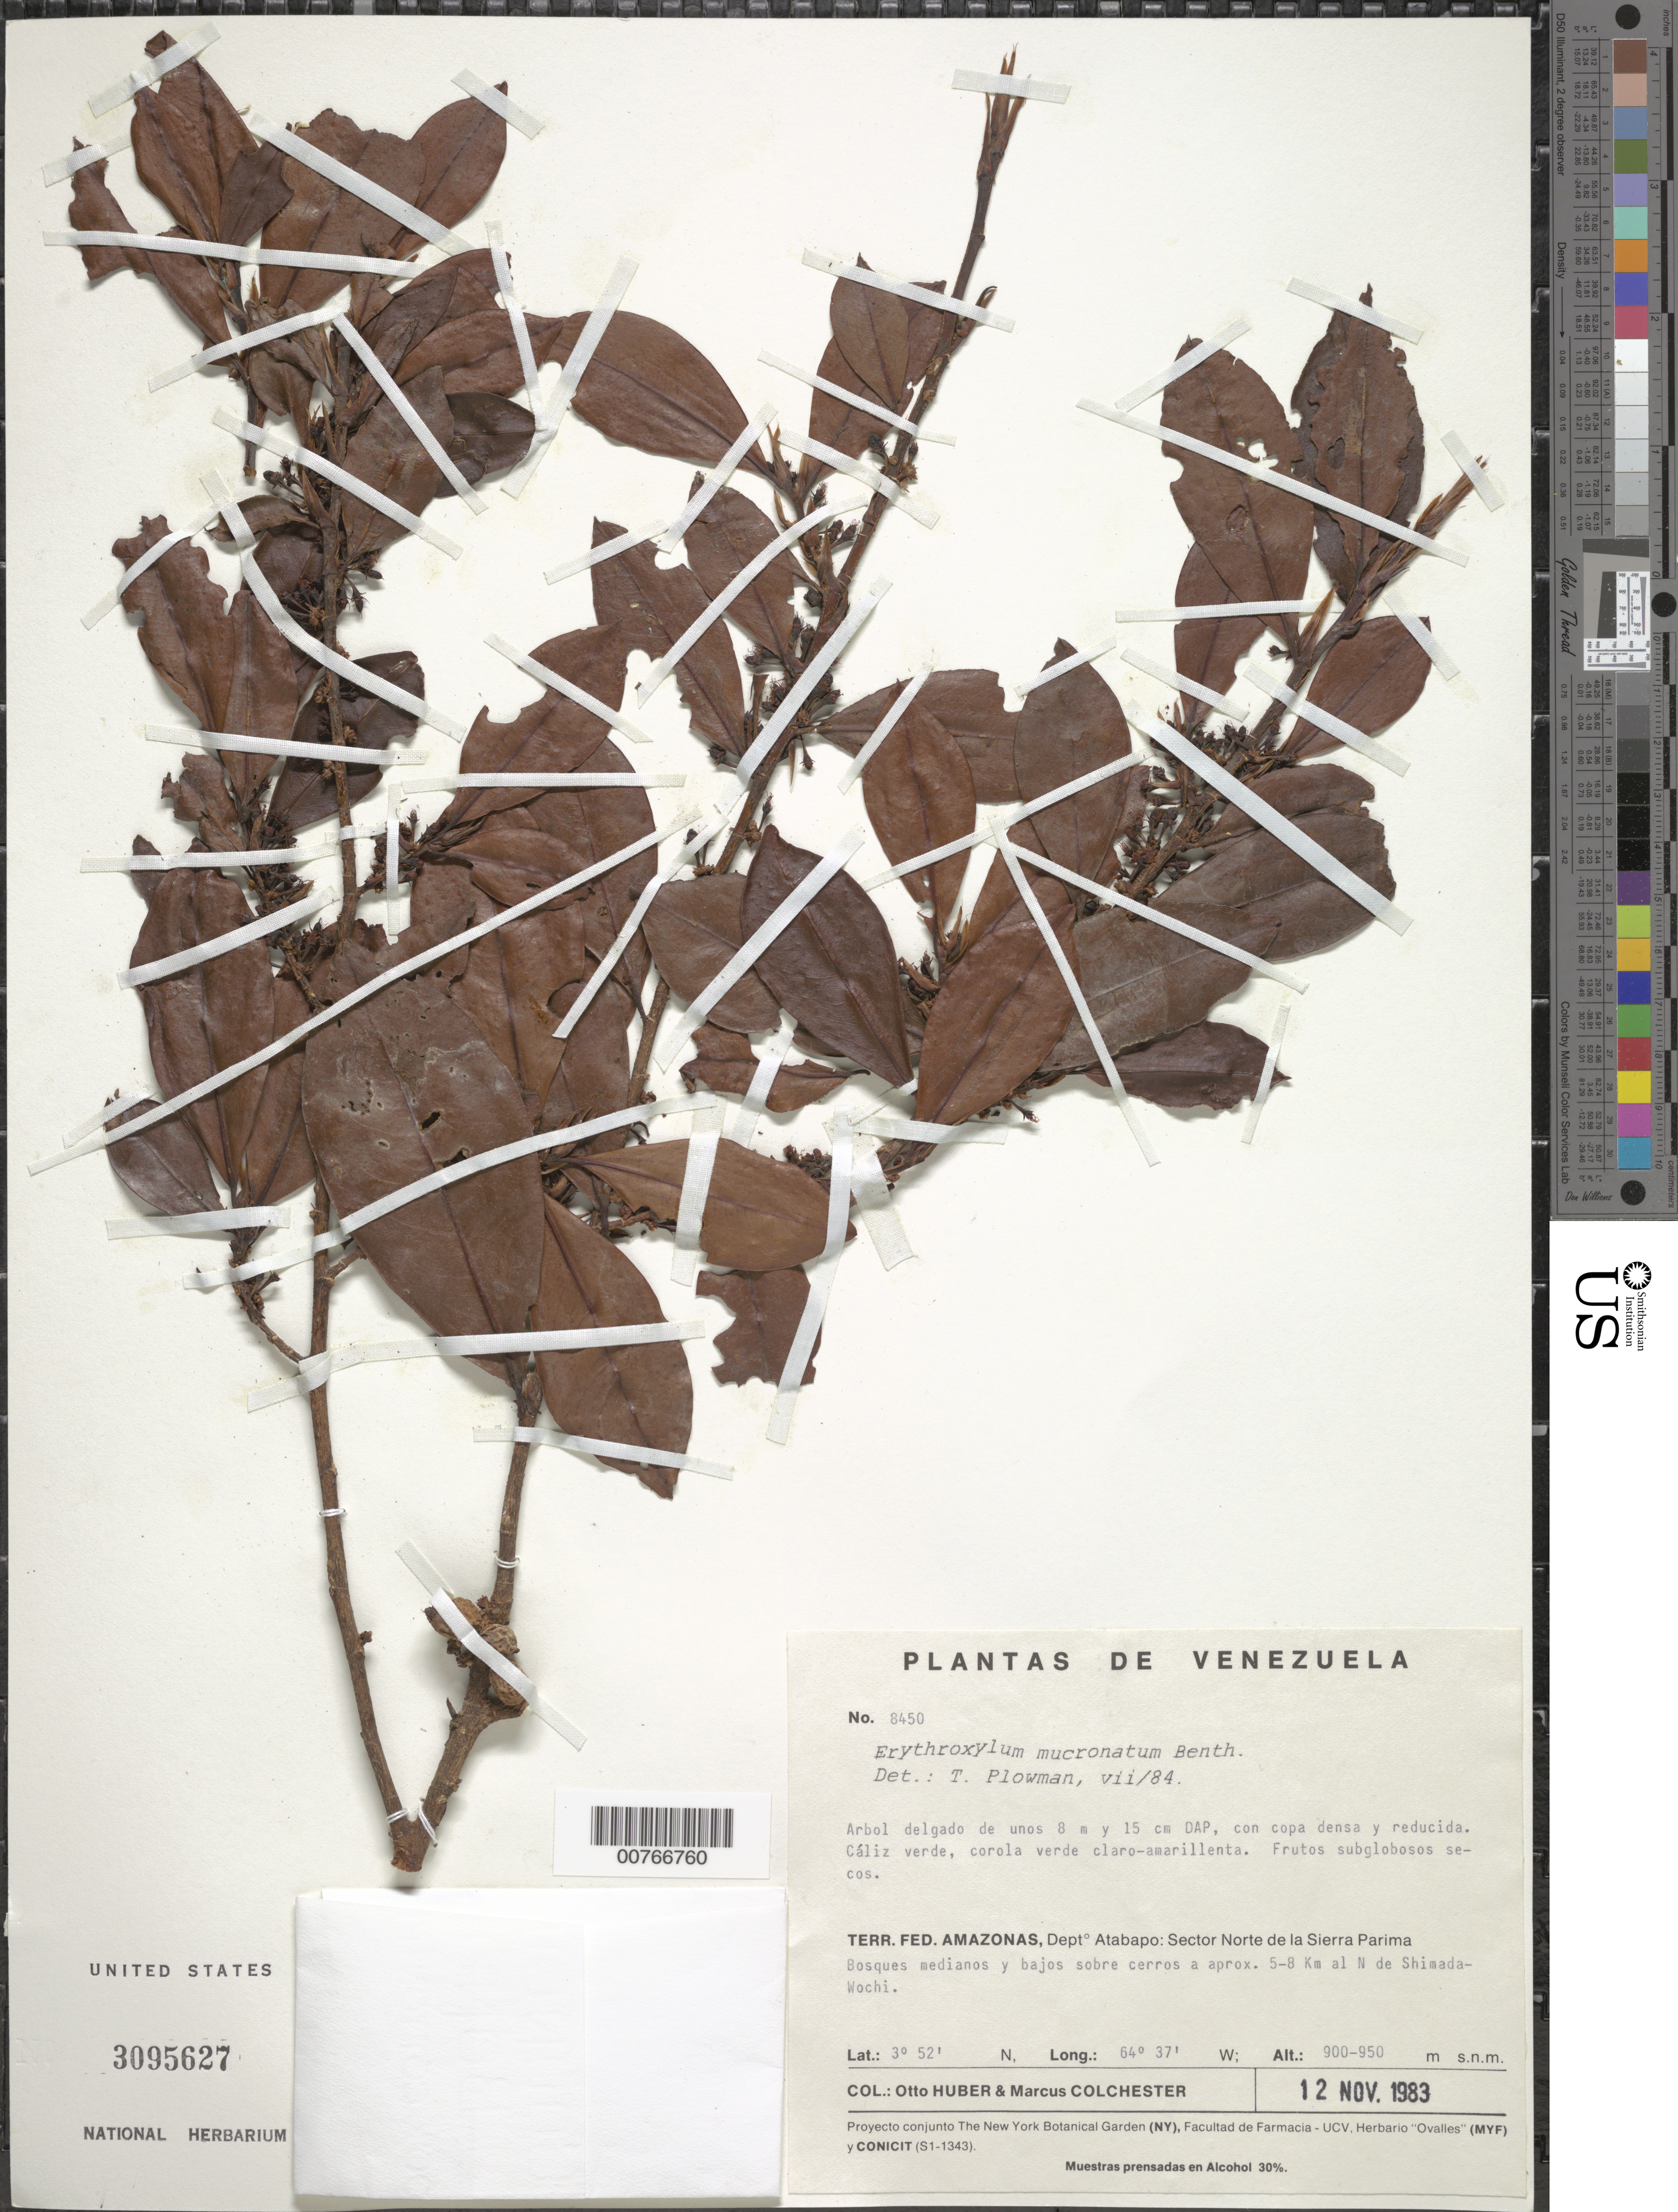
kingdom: Plantae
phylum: Tracheophyta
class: Magnoliopsida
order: Malpighiales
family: Erythroxylaceae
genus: Erythroxylum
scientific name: Erythroxylum mucronatum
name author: Benth.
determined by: Plowman, Timothy C.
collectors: O. Huber & M. Colchester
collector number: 8450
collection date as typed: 12-Nov-83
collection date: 1983-11-12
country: Venezuela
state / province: Amazonas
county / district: Atabapo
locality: Sierra Parima, Sector Norte, 5-8 km al N de Shimada-Wochi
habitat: Bosques medianos y bajos sobre cerros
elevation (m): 900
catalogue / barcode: US 3095627